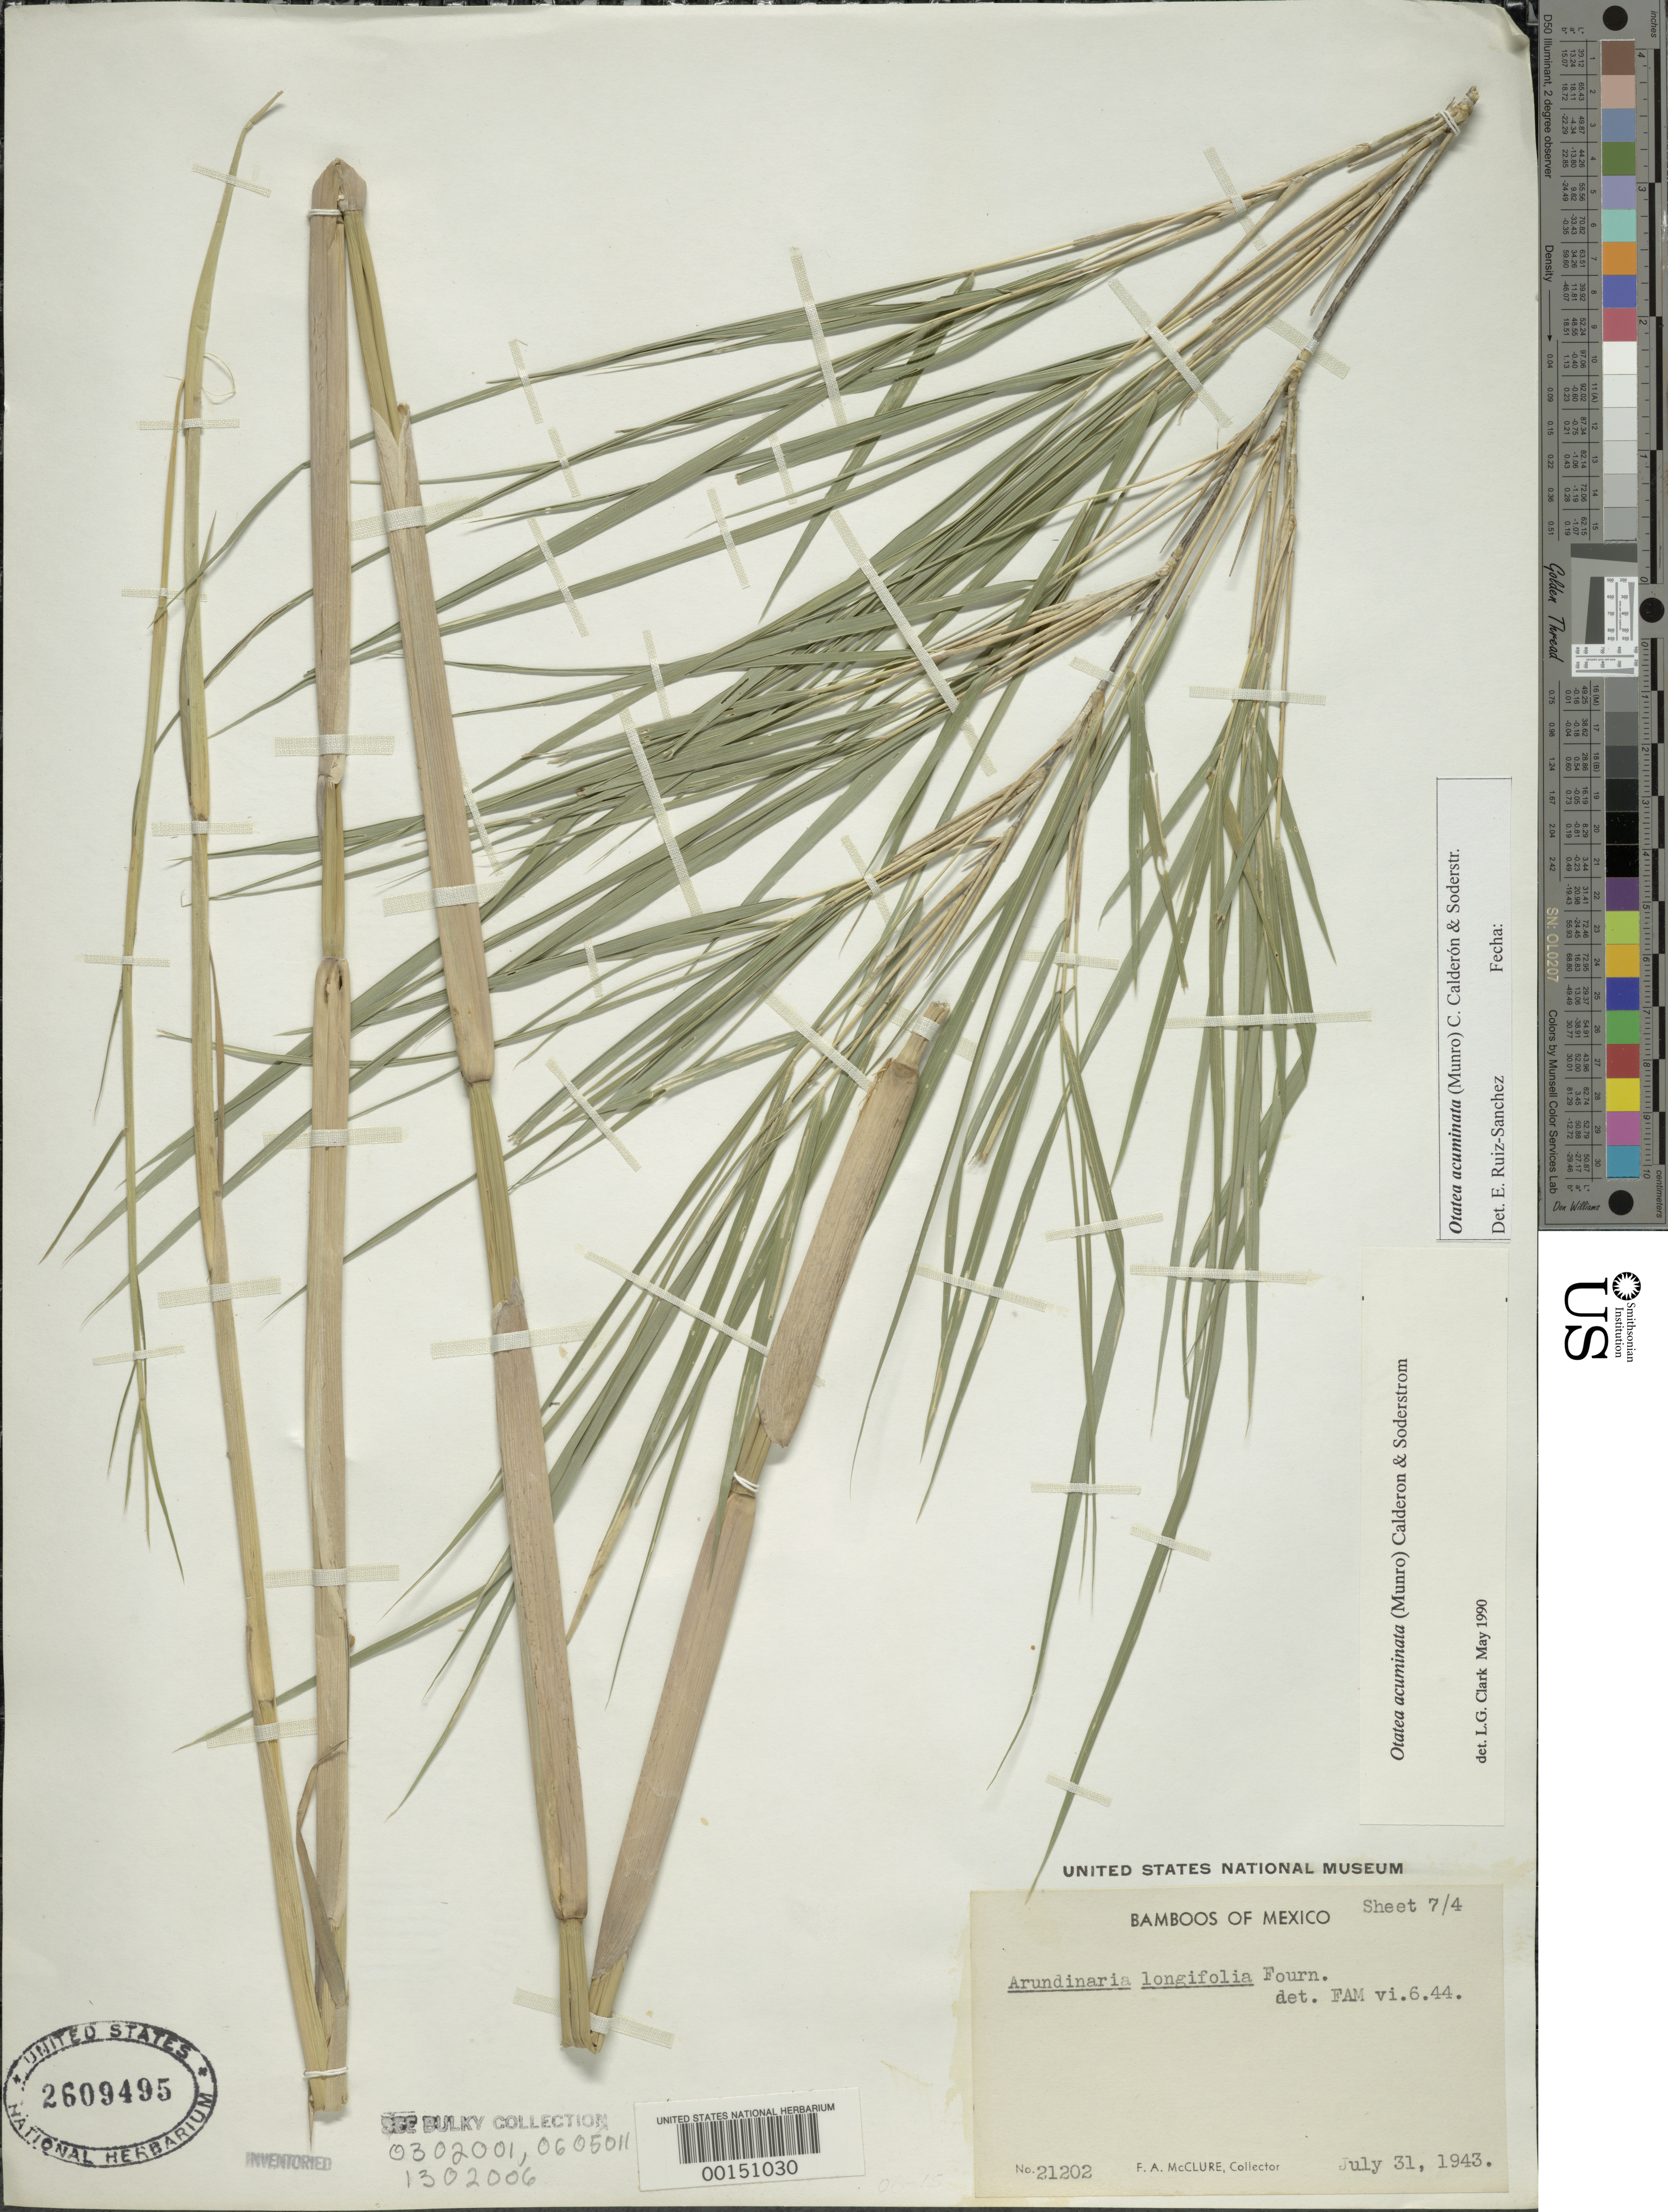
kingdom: Plantae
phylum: Tracheophyta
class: Liliopsida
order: Poales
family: Poaceae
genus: Otatea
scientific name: Otatea acuminata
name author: (Munro) C. E. Calderón & Soderstr.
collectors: F. A. McClure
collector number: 21202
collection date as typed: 31 Jul 1943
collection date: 1943-07-31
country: Mexico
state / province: Jalisco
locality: Los Arboles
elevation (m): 366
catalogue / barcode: US 2609495